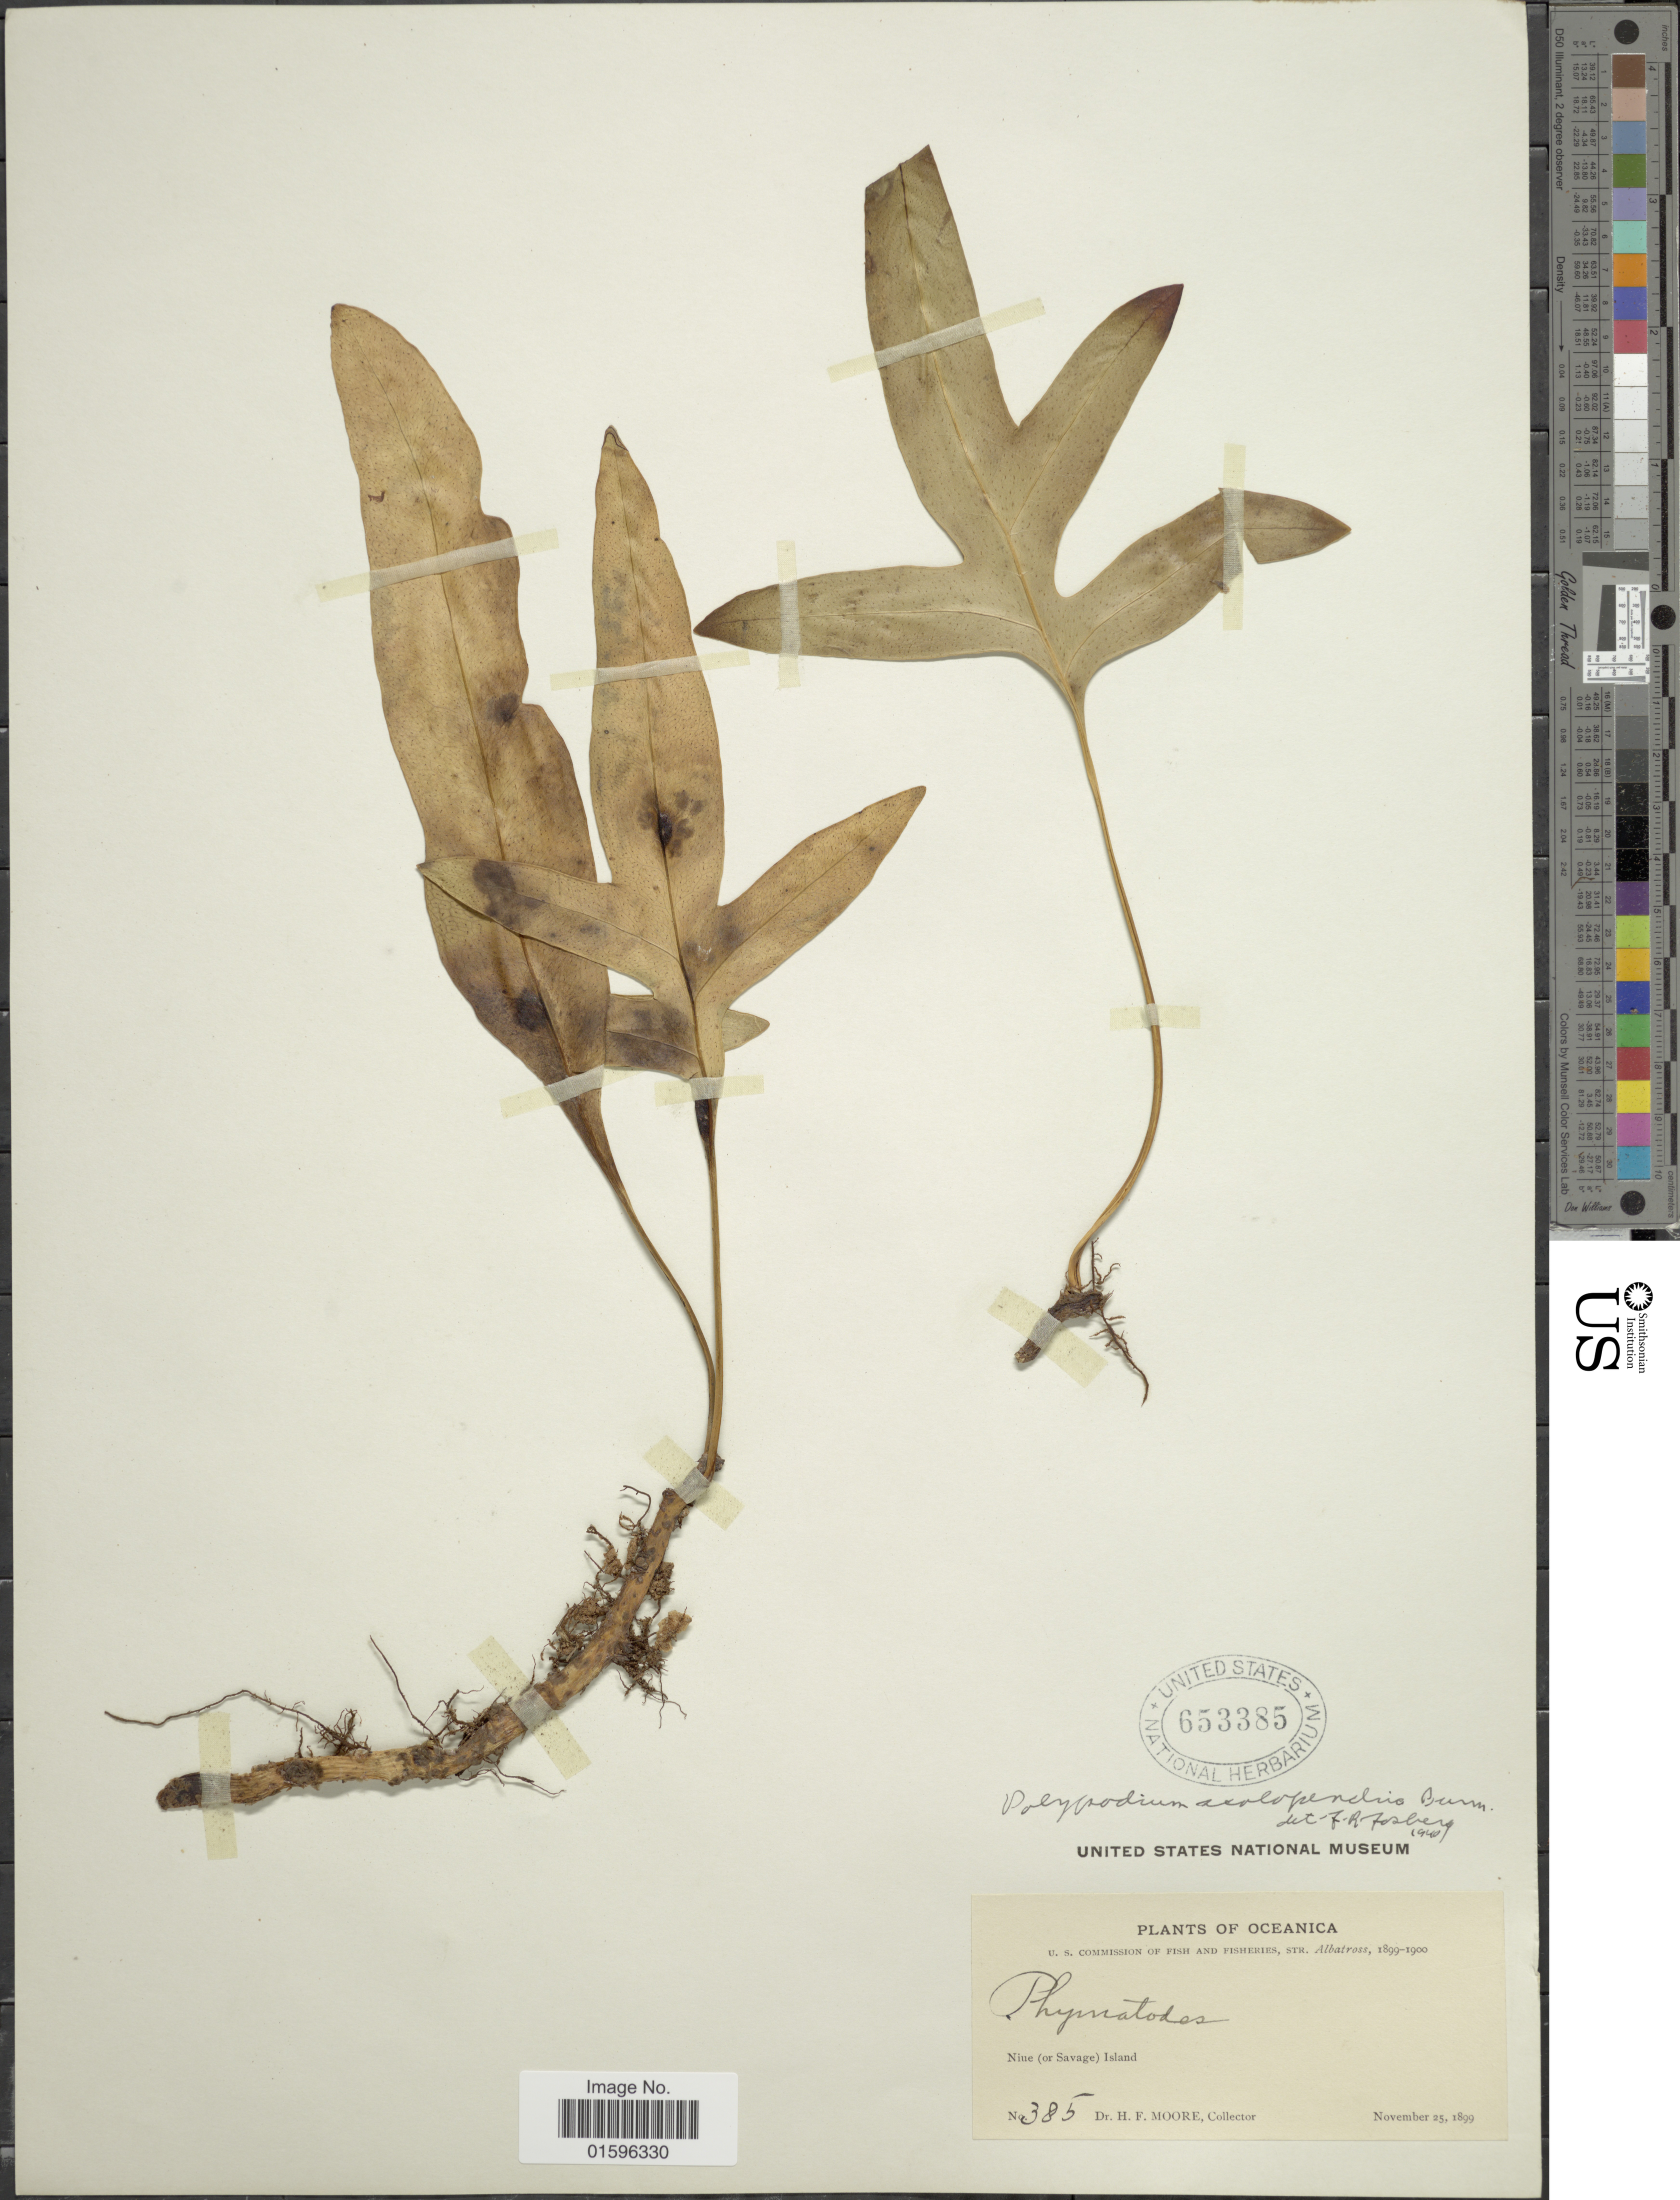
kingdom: Plantae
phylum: Tracheophyta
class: Polypodiopsida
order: Polypodiales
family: Polypodiaceae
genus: Polypodium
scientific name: Polypodium scolopendria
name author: Burm. f.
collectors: H. F. Moore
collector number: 385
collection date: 1899-11-25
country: Niue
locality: Oceanica, Niue (or Savage) Island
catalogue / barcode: US 653385